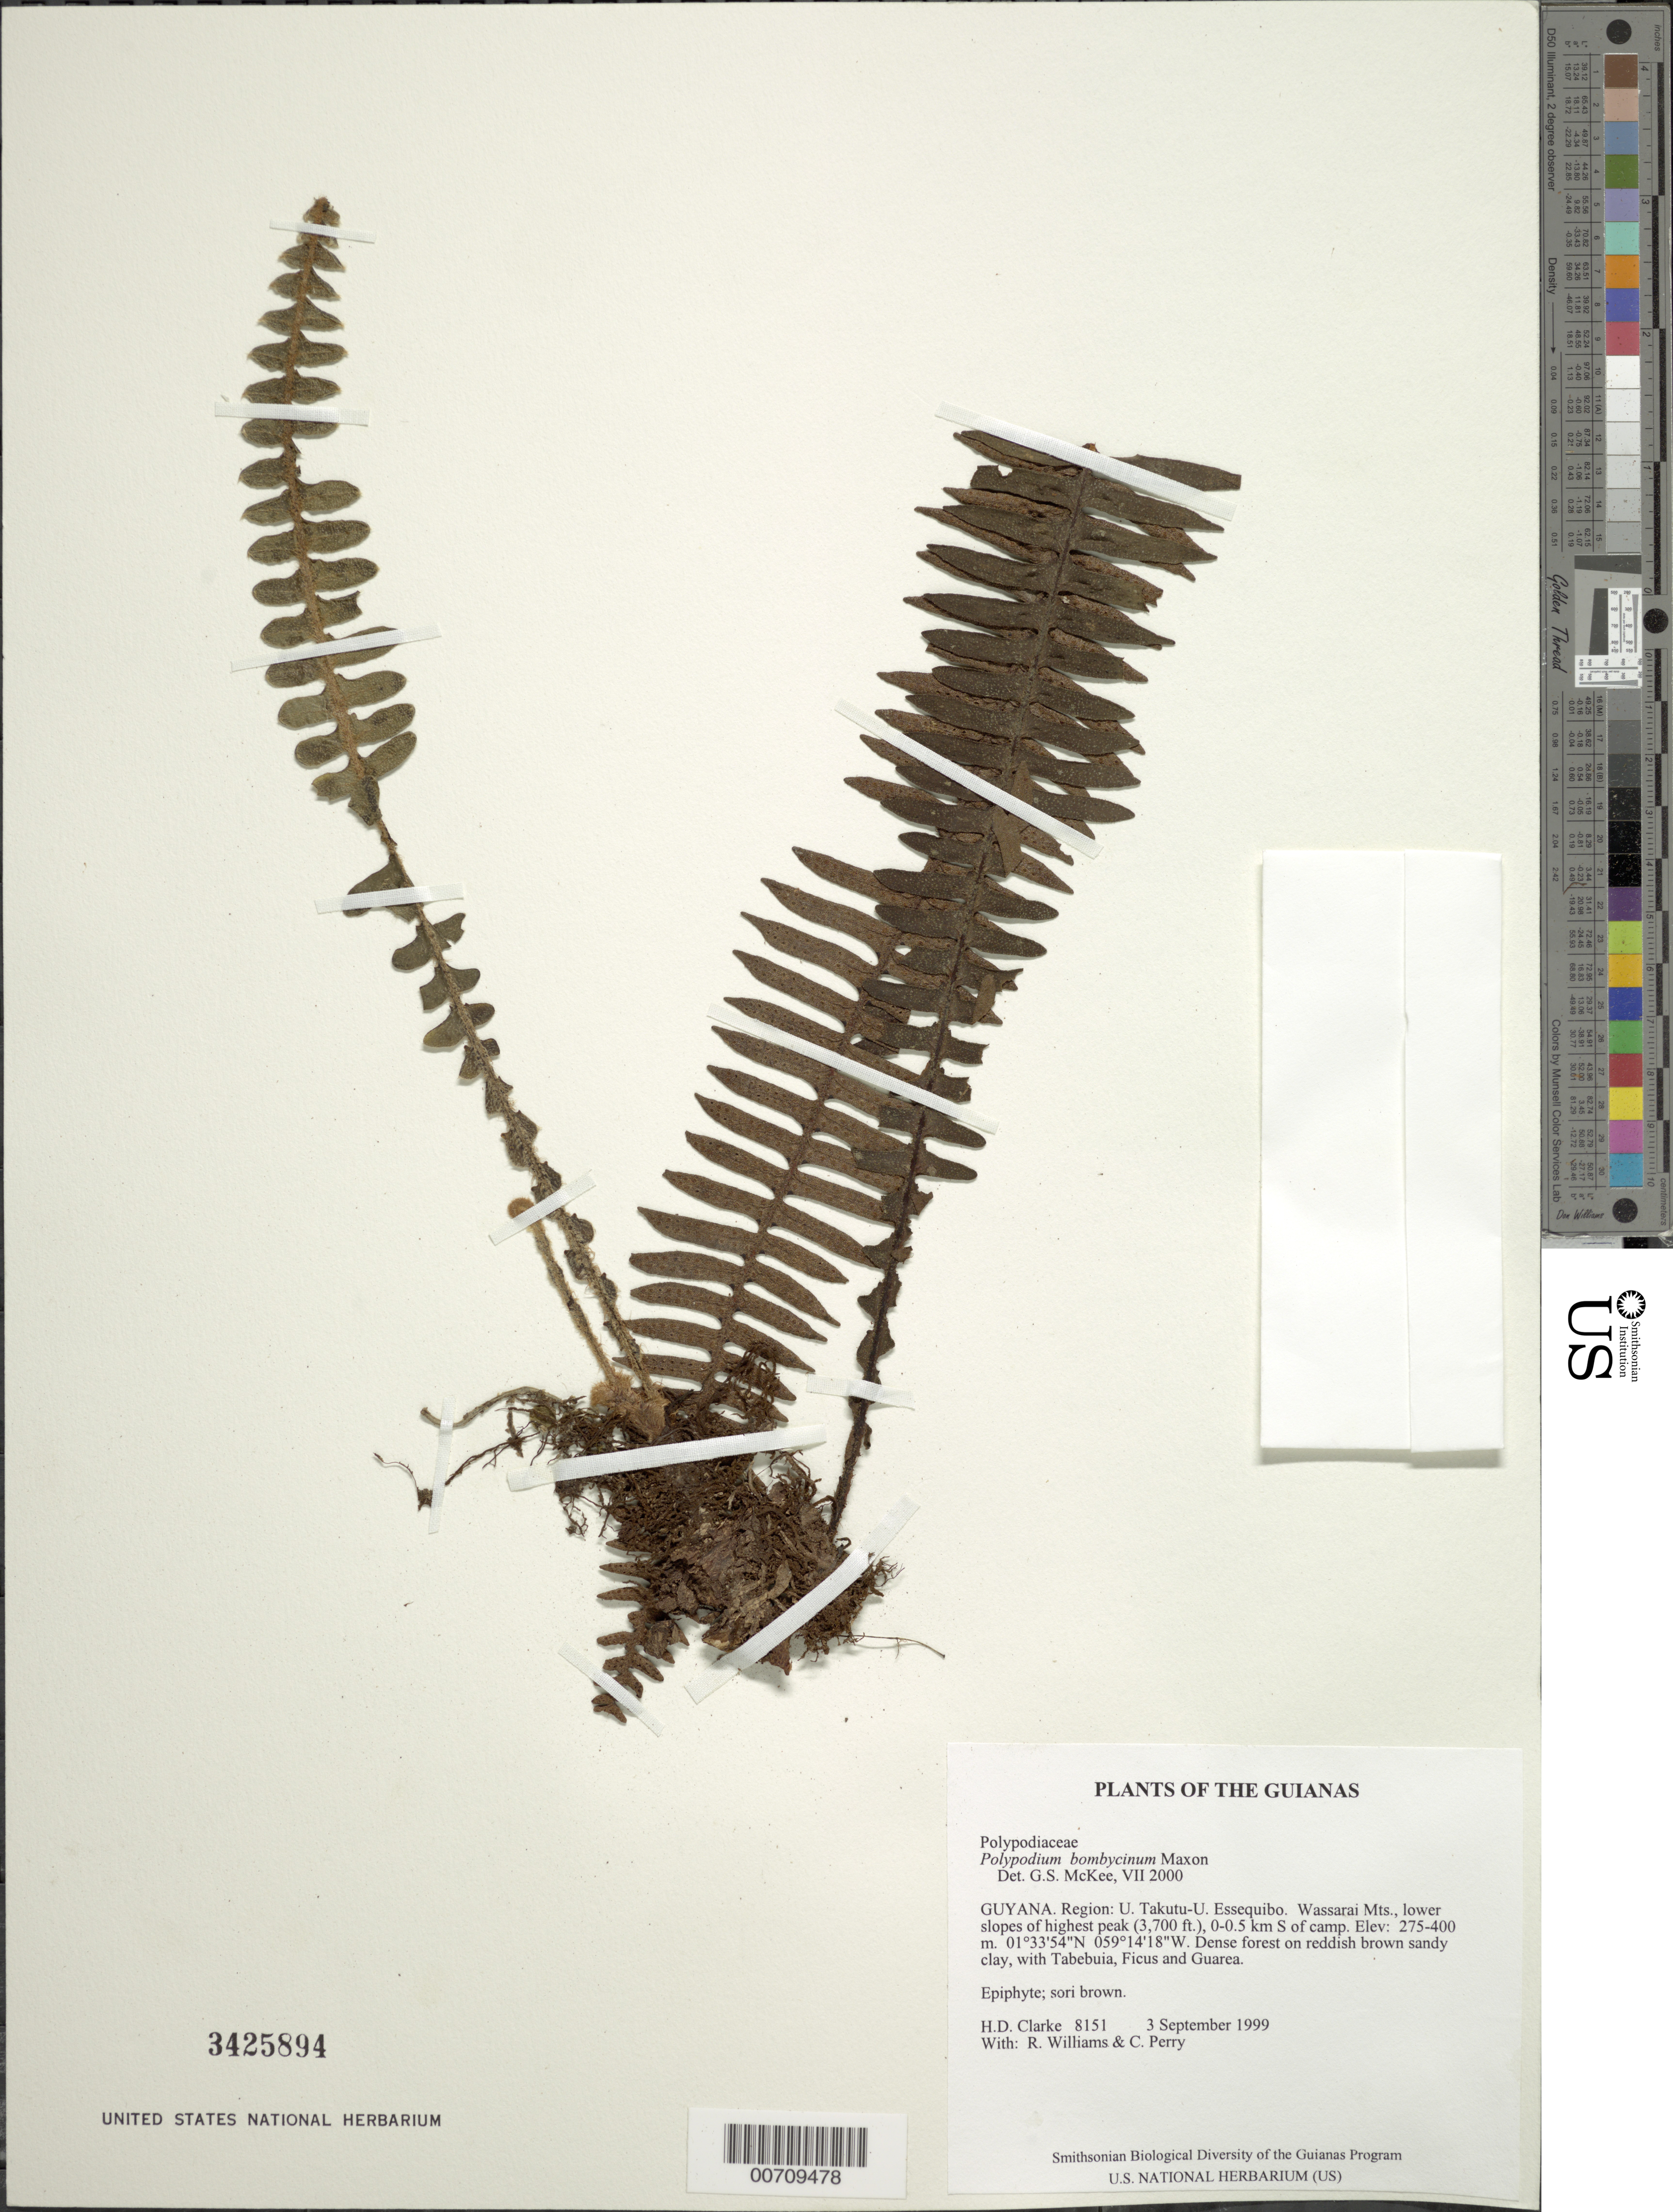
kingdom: Plantae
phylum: Tracheophyta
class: Polypodiopsida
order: Polypodiales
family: Polypodiaceae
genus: Pleopeltis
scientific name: Pleopeltis bombycina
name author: (Maxon) A.R. Sm.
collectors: H. D. Clarke, R. Williams & C. Perry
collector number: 8151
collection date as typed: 3 September 1999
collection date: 1999-09-03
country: Guyana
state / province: U. Takutu-U. Essequibo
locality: Wassarai Mts., lower slopes of highest peak (3,700 ft.), 0-0.5 km S of camp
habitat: Dense forest on reddish brown sandy clay, with Tabebuia, Ficus and Guarea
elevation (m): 275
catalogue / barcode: US 3425894